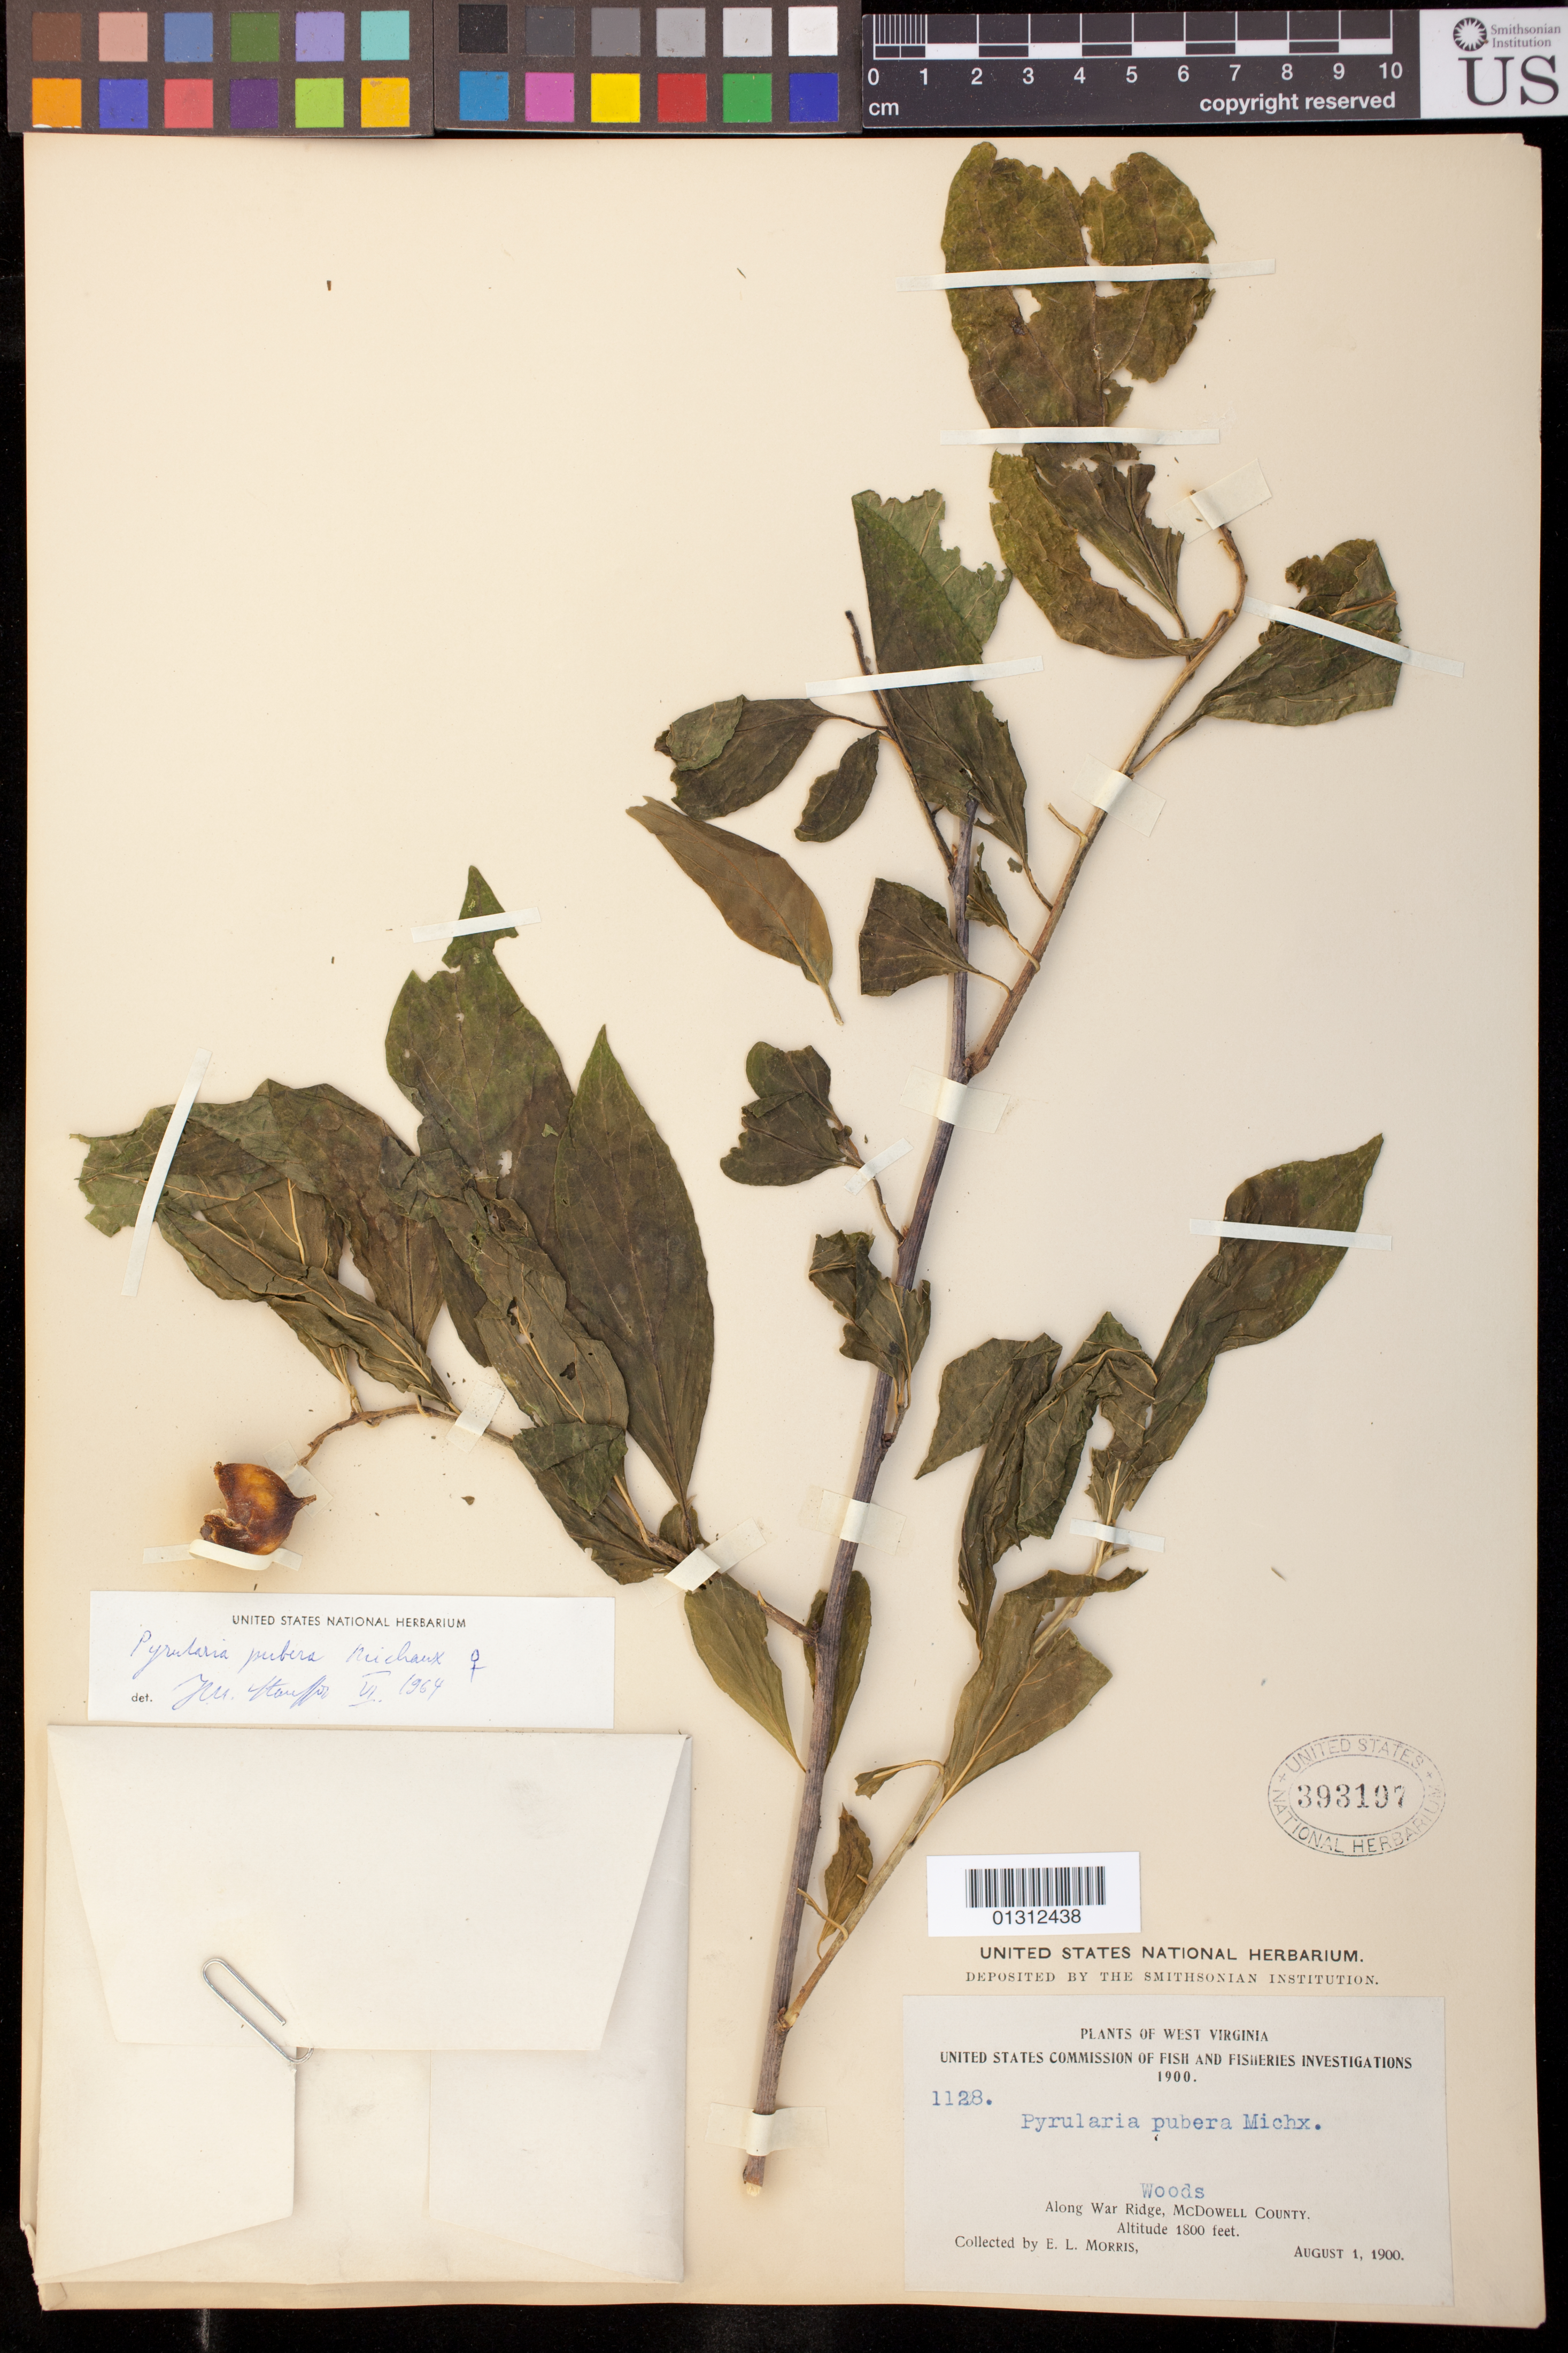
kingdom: Plantae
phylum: Tracheophyta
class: Magnoliopsida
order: Santalales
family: Cervantesiaceae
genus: Pyrularia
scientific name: Pyrularia pubera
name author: Michx.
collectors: E. L. Morris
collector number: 1128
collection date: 1900-08-01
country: United States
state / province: West Virginia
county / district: McDowell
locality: Along War Ridge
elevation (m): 549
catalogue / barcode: US 393197